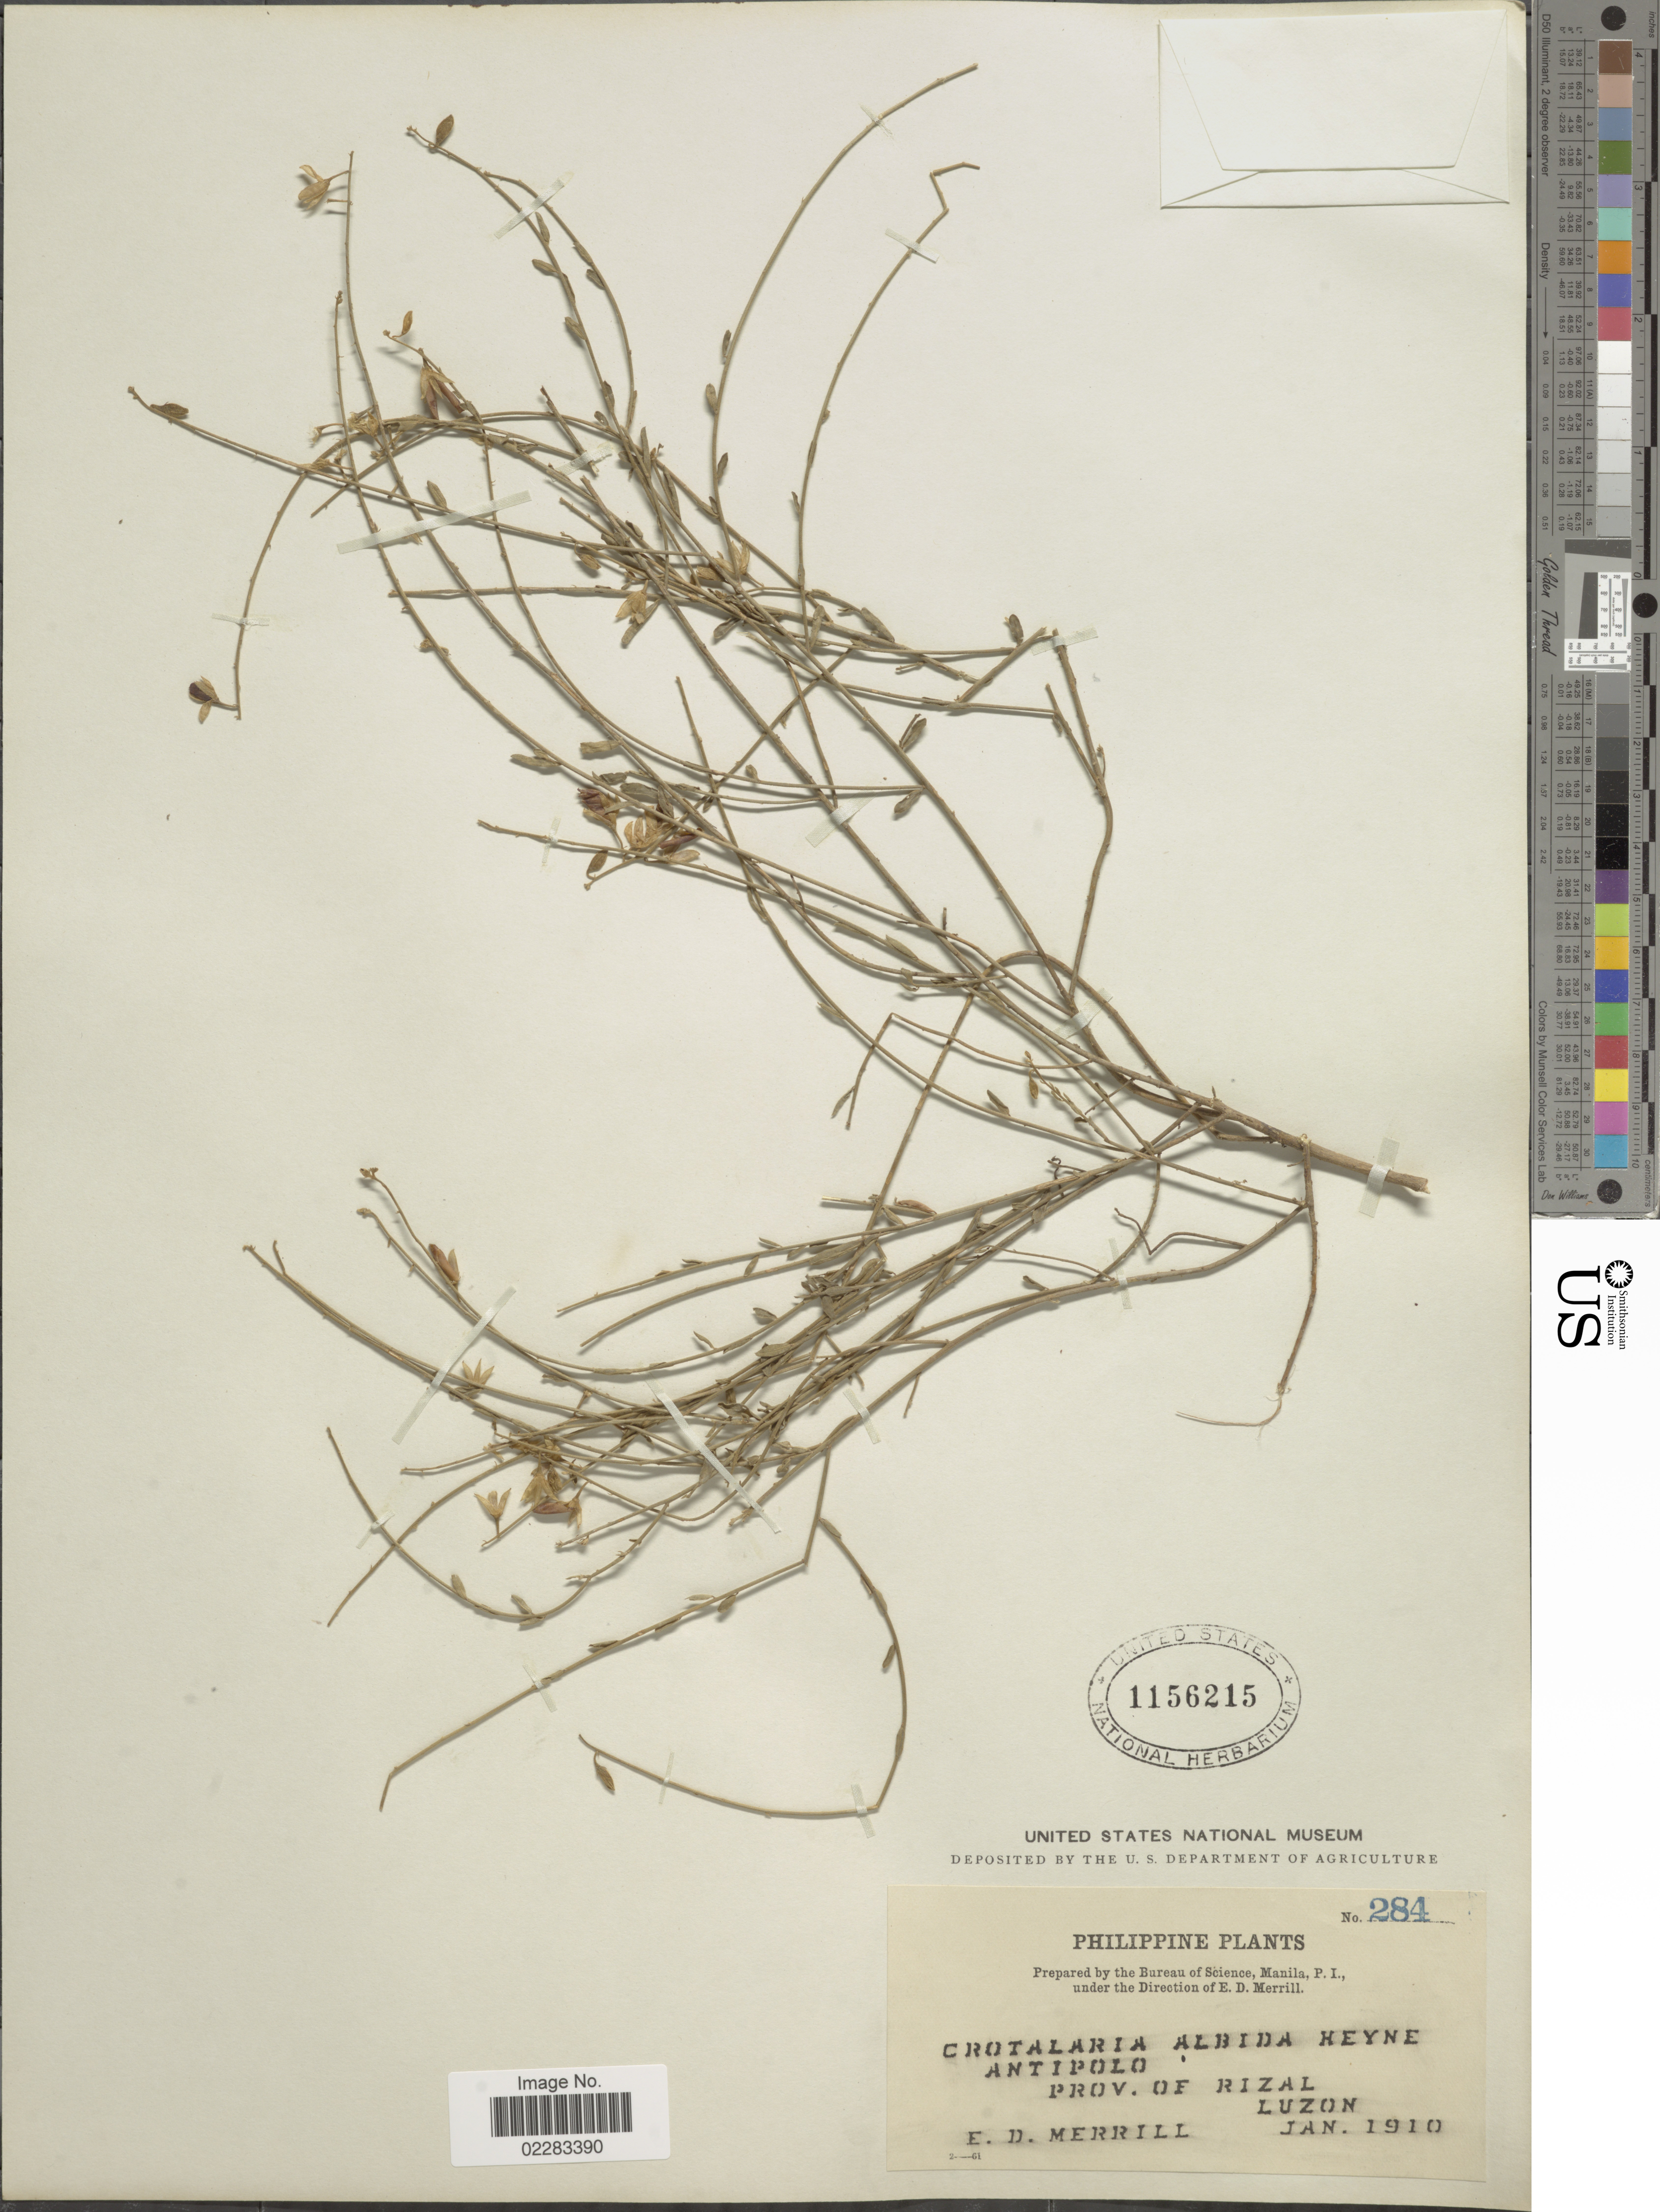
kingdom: Plantae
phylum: Tracheophyta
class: Magnoliopsida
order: Fabales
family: Fabaceae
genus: Crotalaria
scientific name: Crotalaria albida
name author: B. Heyne ex Roth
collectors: E. D. Merrill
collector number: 284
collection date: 1910-01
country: Philippines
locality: Antipolo, Prov. of Rizal, Luzon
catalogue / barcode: US 1156215